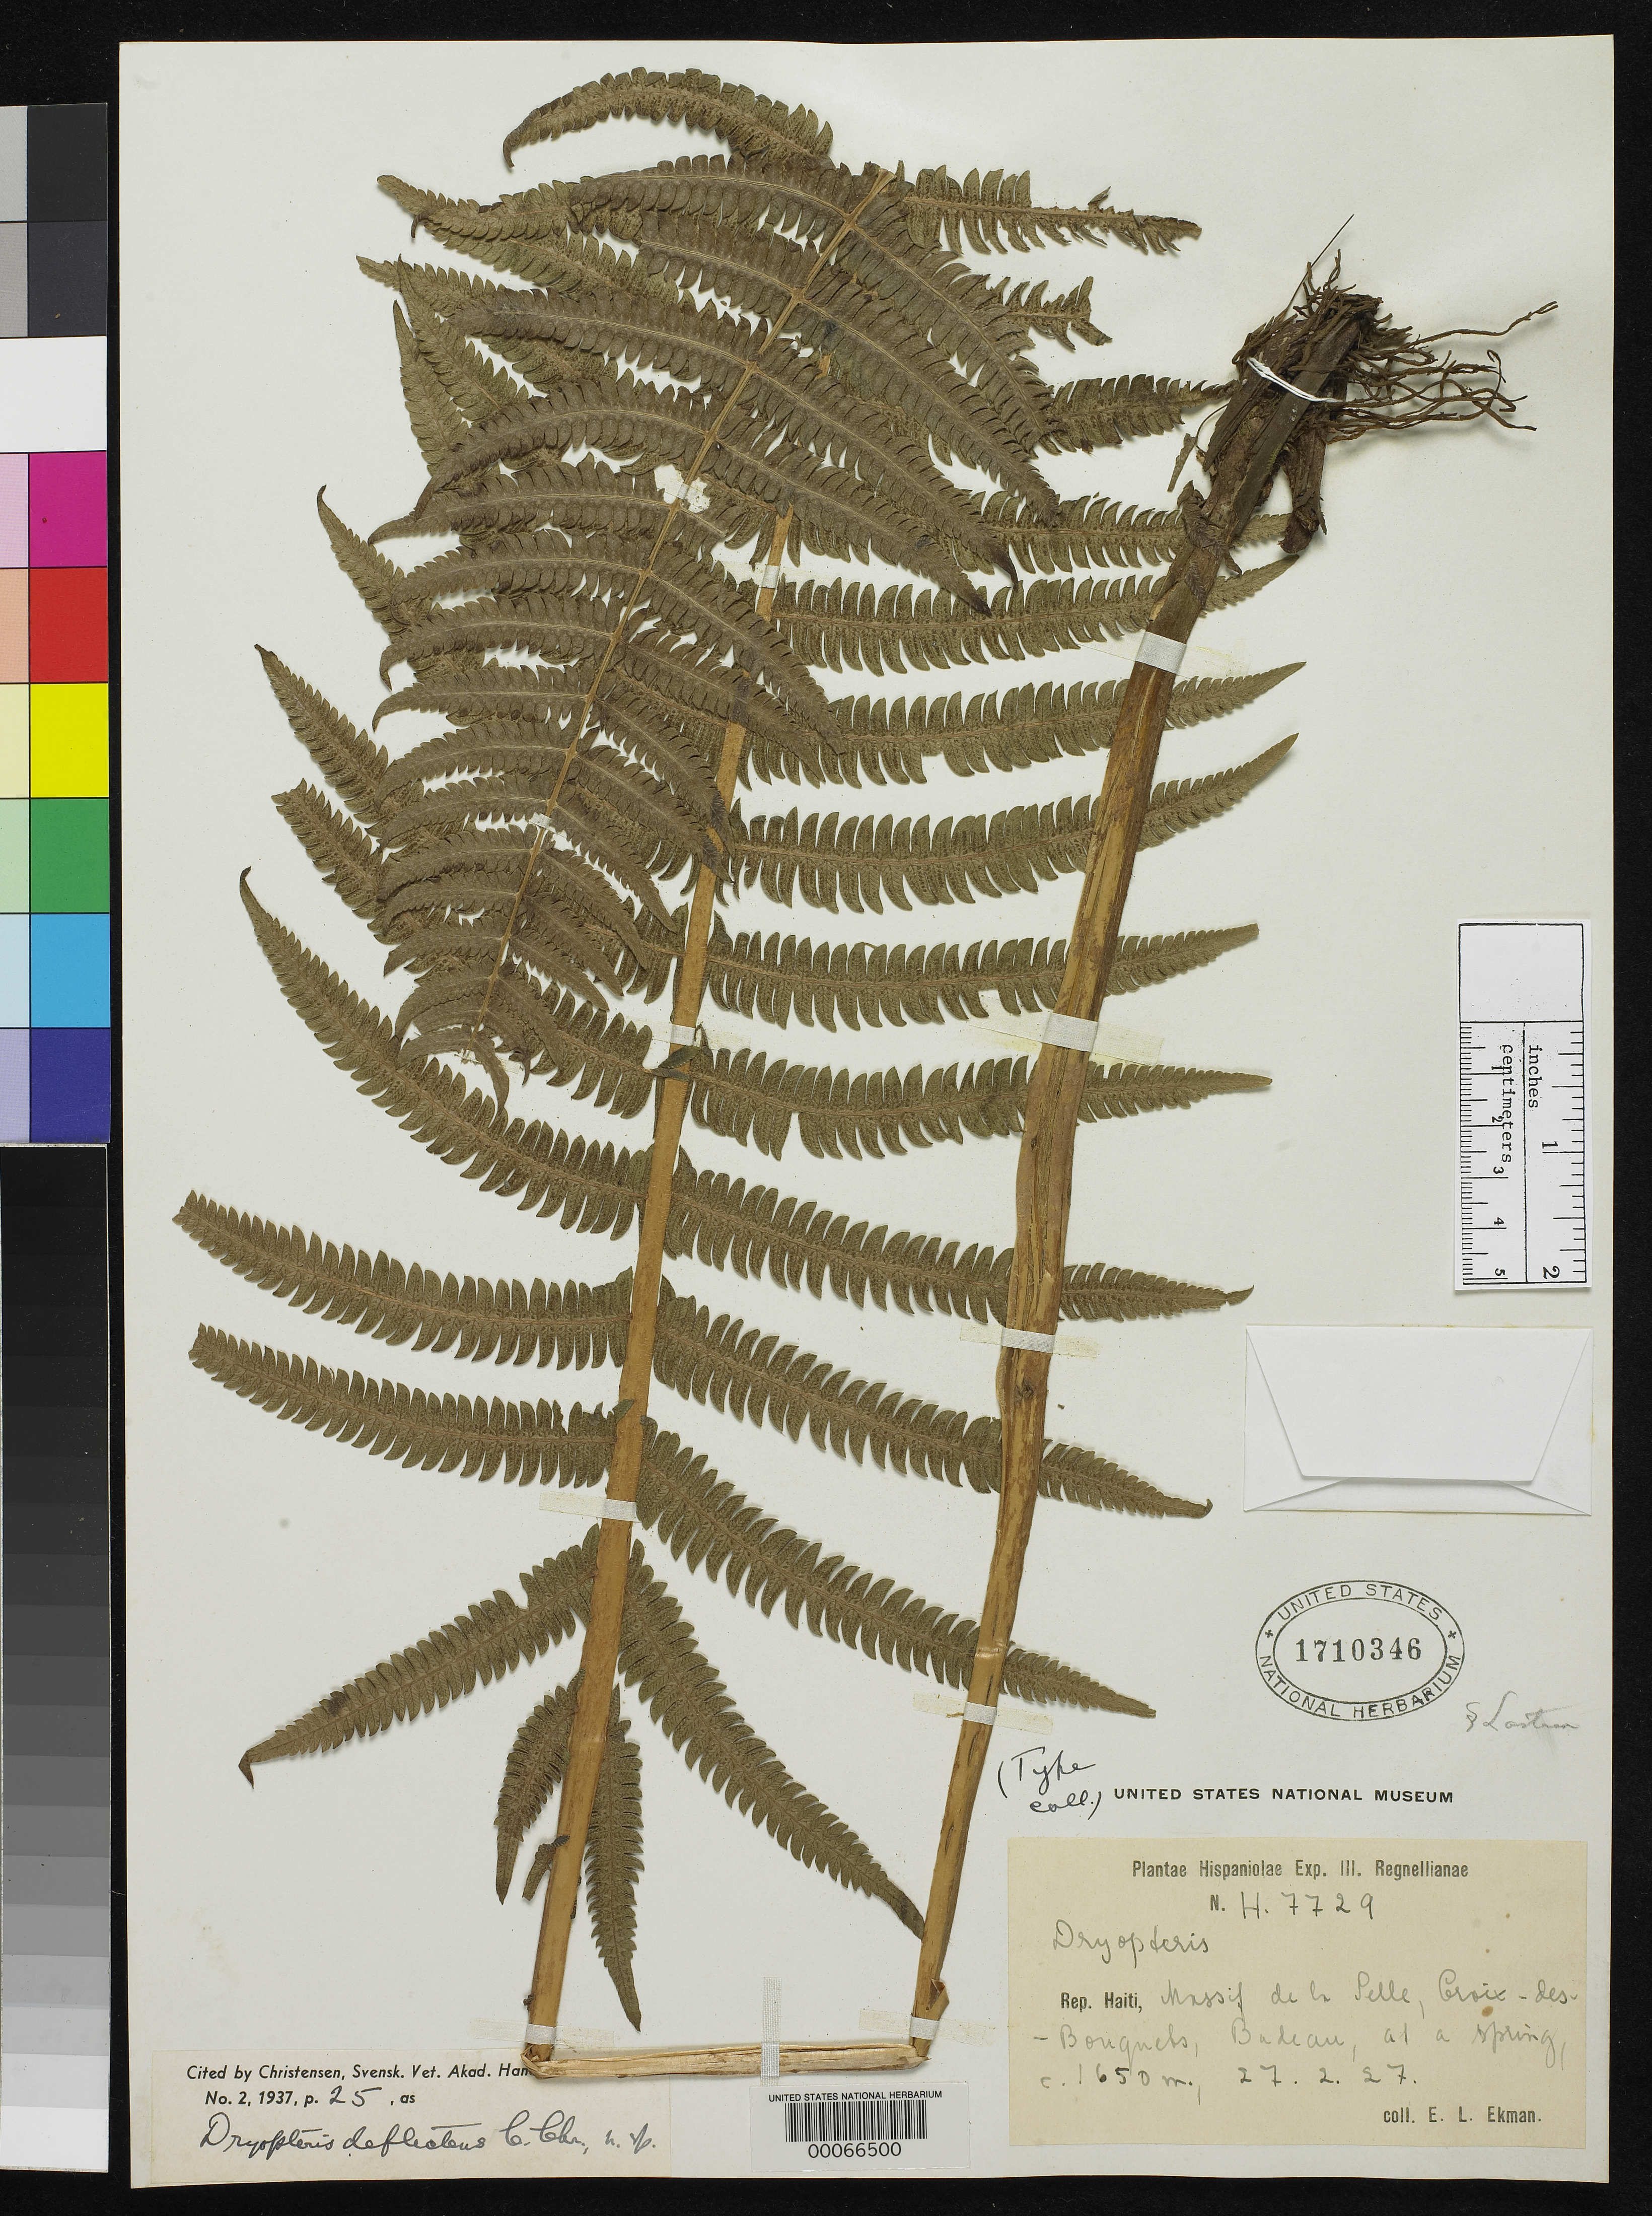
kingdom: Plantae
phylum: Tracheophyta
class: Polypodiopsida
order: Polypodiales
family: Dryopteridaceae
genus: Dryopteris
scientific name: Dryopteris deflectens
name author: C. Chr.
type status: Isotype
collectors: E. L. Ekman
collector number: H7729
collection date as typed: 27 Feb 1927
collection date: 1927-02-27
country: Haiti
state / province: Ouest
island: Hispaniola Island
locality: Croix-des-Bouquets, Badeau.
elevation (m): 1650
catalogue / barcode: US 1710346